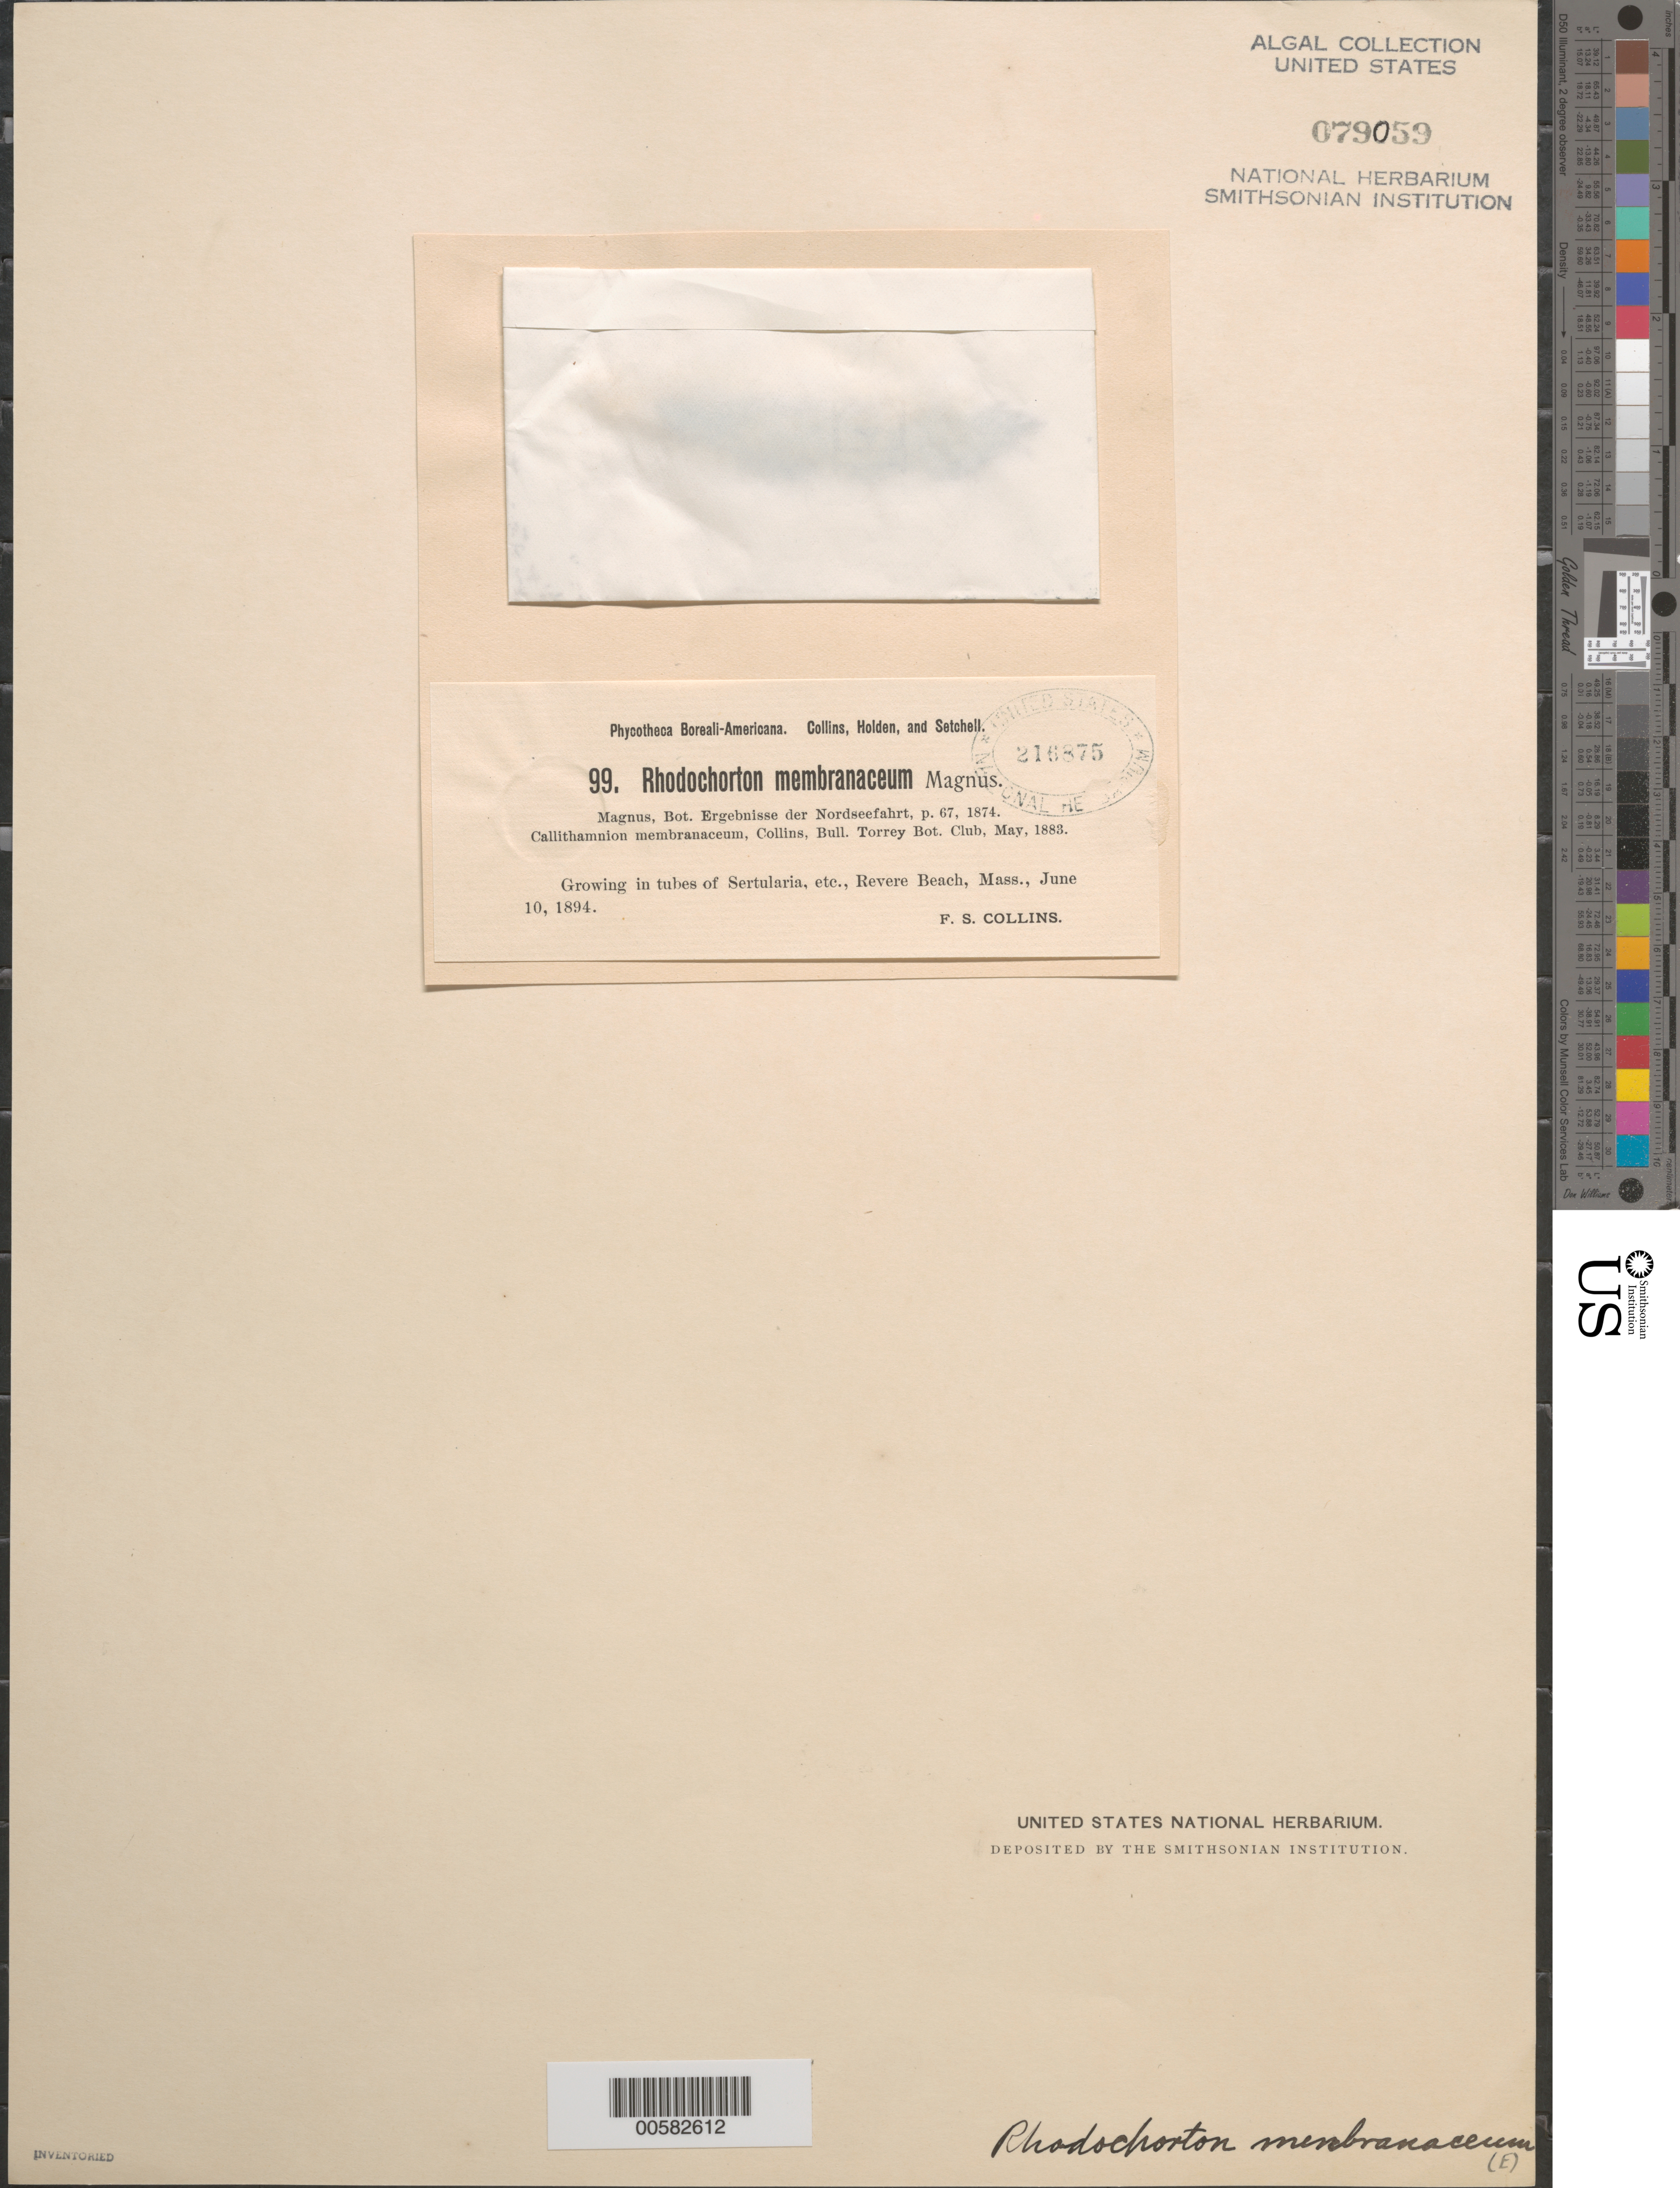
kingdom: Plantae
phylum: Rhodophyta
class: Florideophyceae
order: Palmariales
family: Meiodiscaceae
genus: Rubrointrusa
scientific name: Rubrointrusa membranacea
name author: (Magnus) S.L. Clayden & G.W. Saunders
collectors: F. Collins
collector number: PB-A 99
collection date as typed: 10 Jun 1894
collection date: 1894-06-10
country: United States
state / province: Massachusetts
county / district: Suffolk County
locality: Revere Beach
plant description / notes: Collins, Holden & Setchell, Phycotheca Boreali-Americana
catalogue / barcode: US 79059